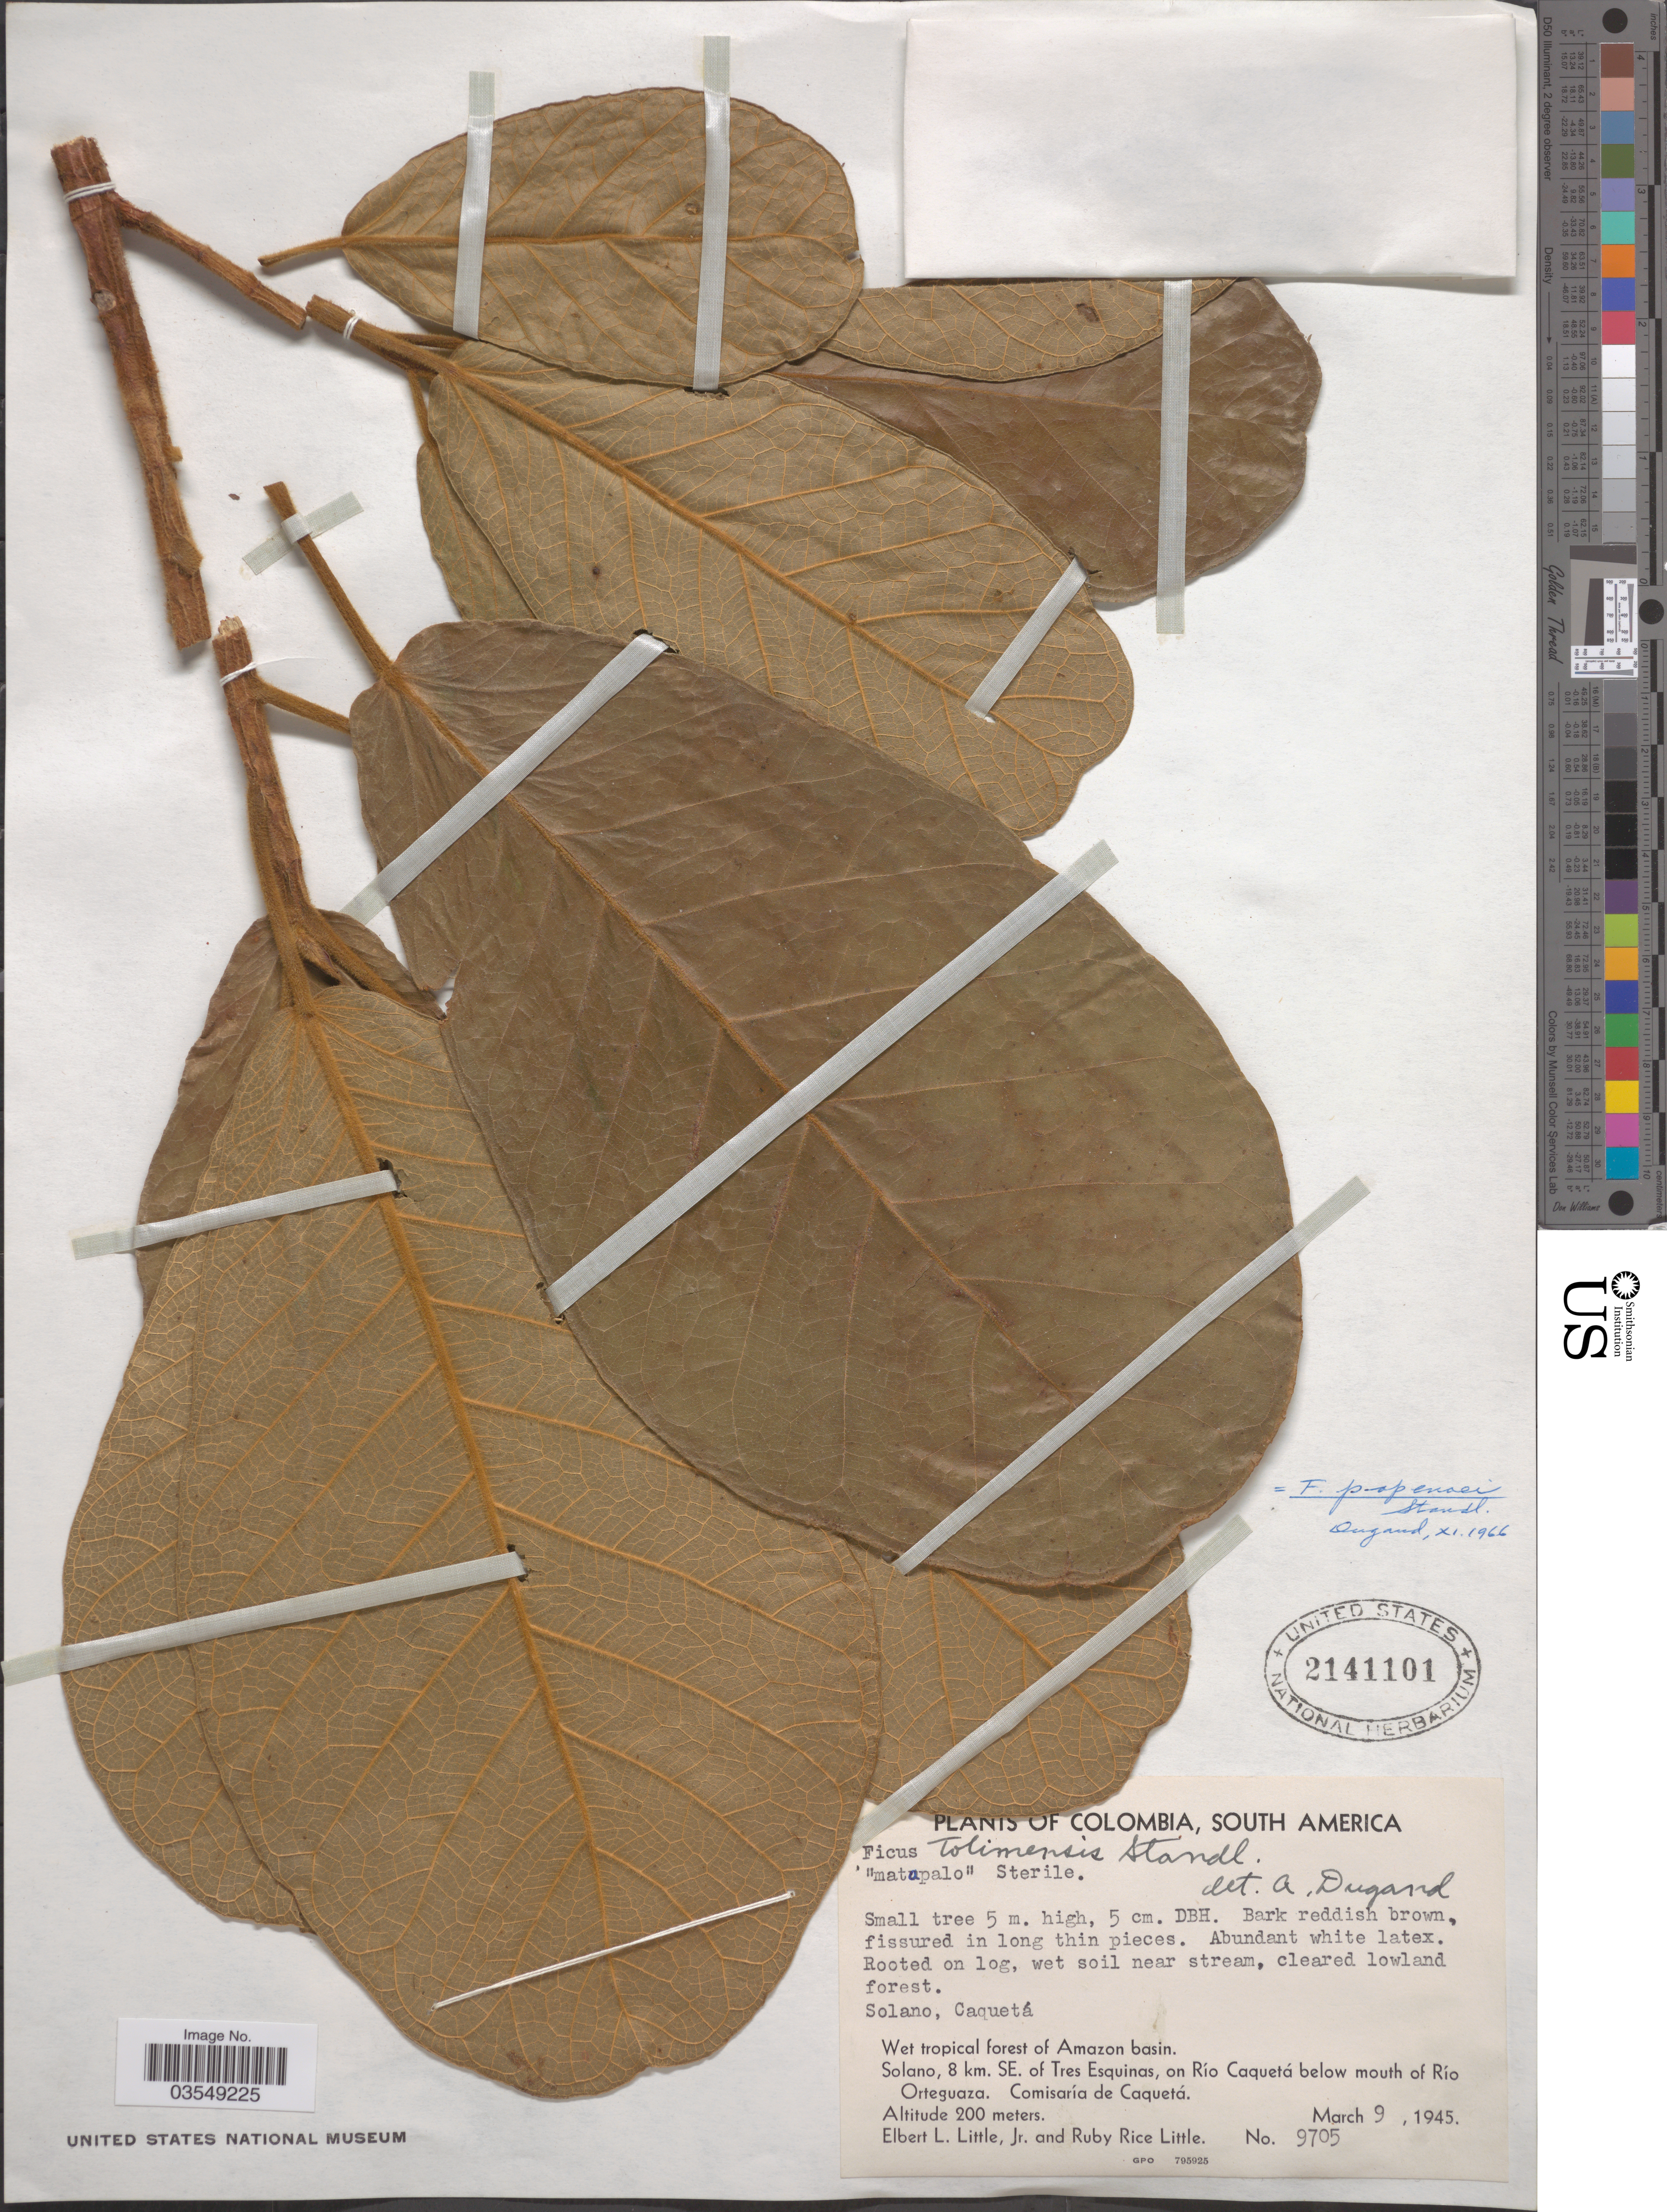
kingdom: Plantae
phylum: Tracheophyta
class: Magnoliopsida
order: Rosales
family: Moraceae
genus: Ficus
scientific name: Ficus popenoei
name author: Standl.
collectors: E. L. Little & R. R. Little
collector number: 9705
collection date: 1945-03-09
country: Colombia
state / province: Caquetá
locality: Solano. Wet tropical forest of Amazon basin. Solano, 8 km. SE. of Tres Esquinas, on Río Caquetá below mouth of Río Orteguaza. Comisaría de Caquetá.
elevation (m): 200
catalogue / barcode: US 2141101